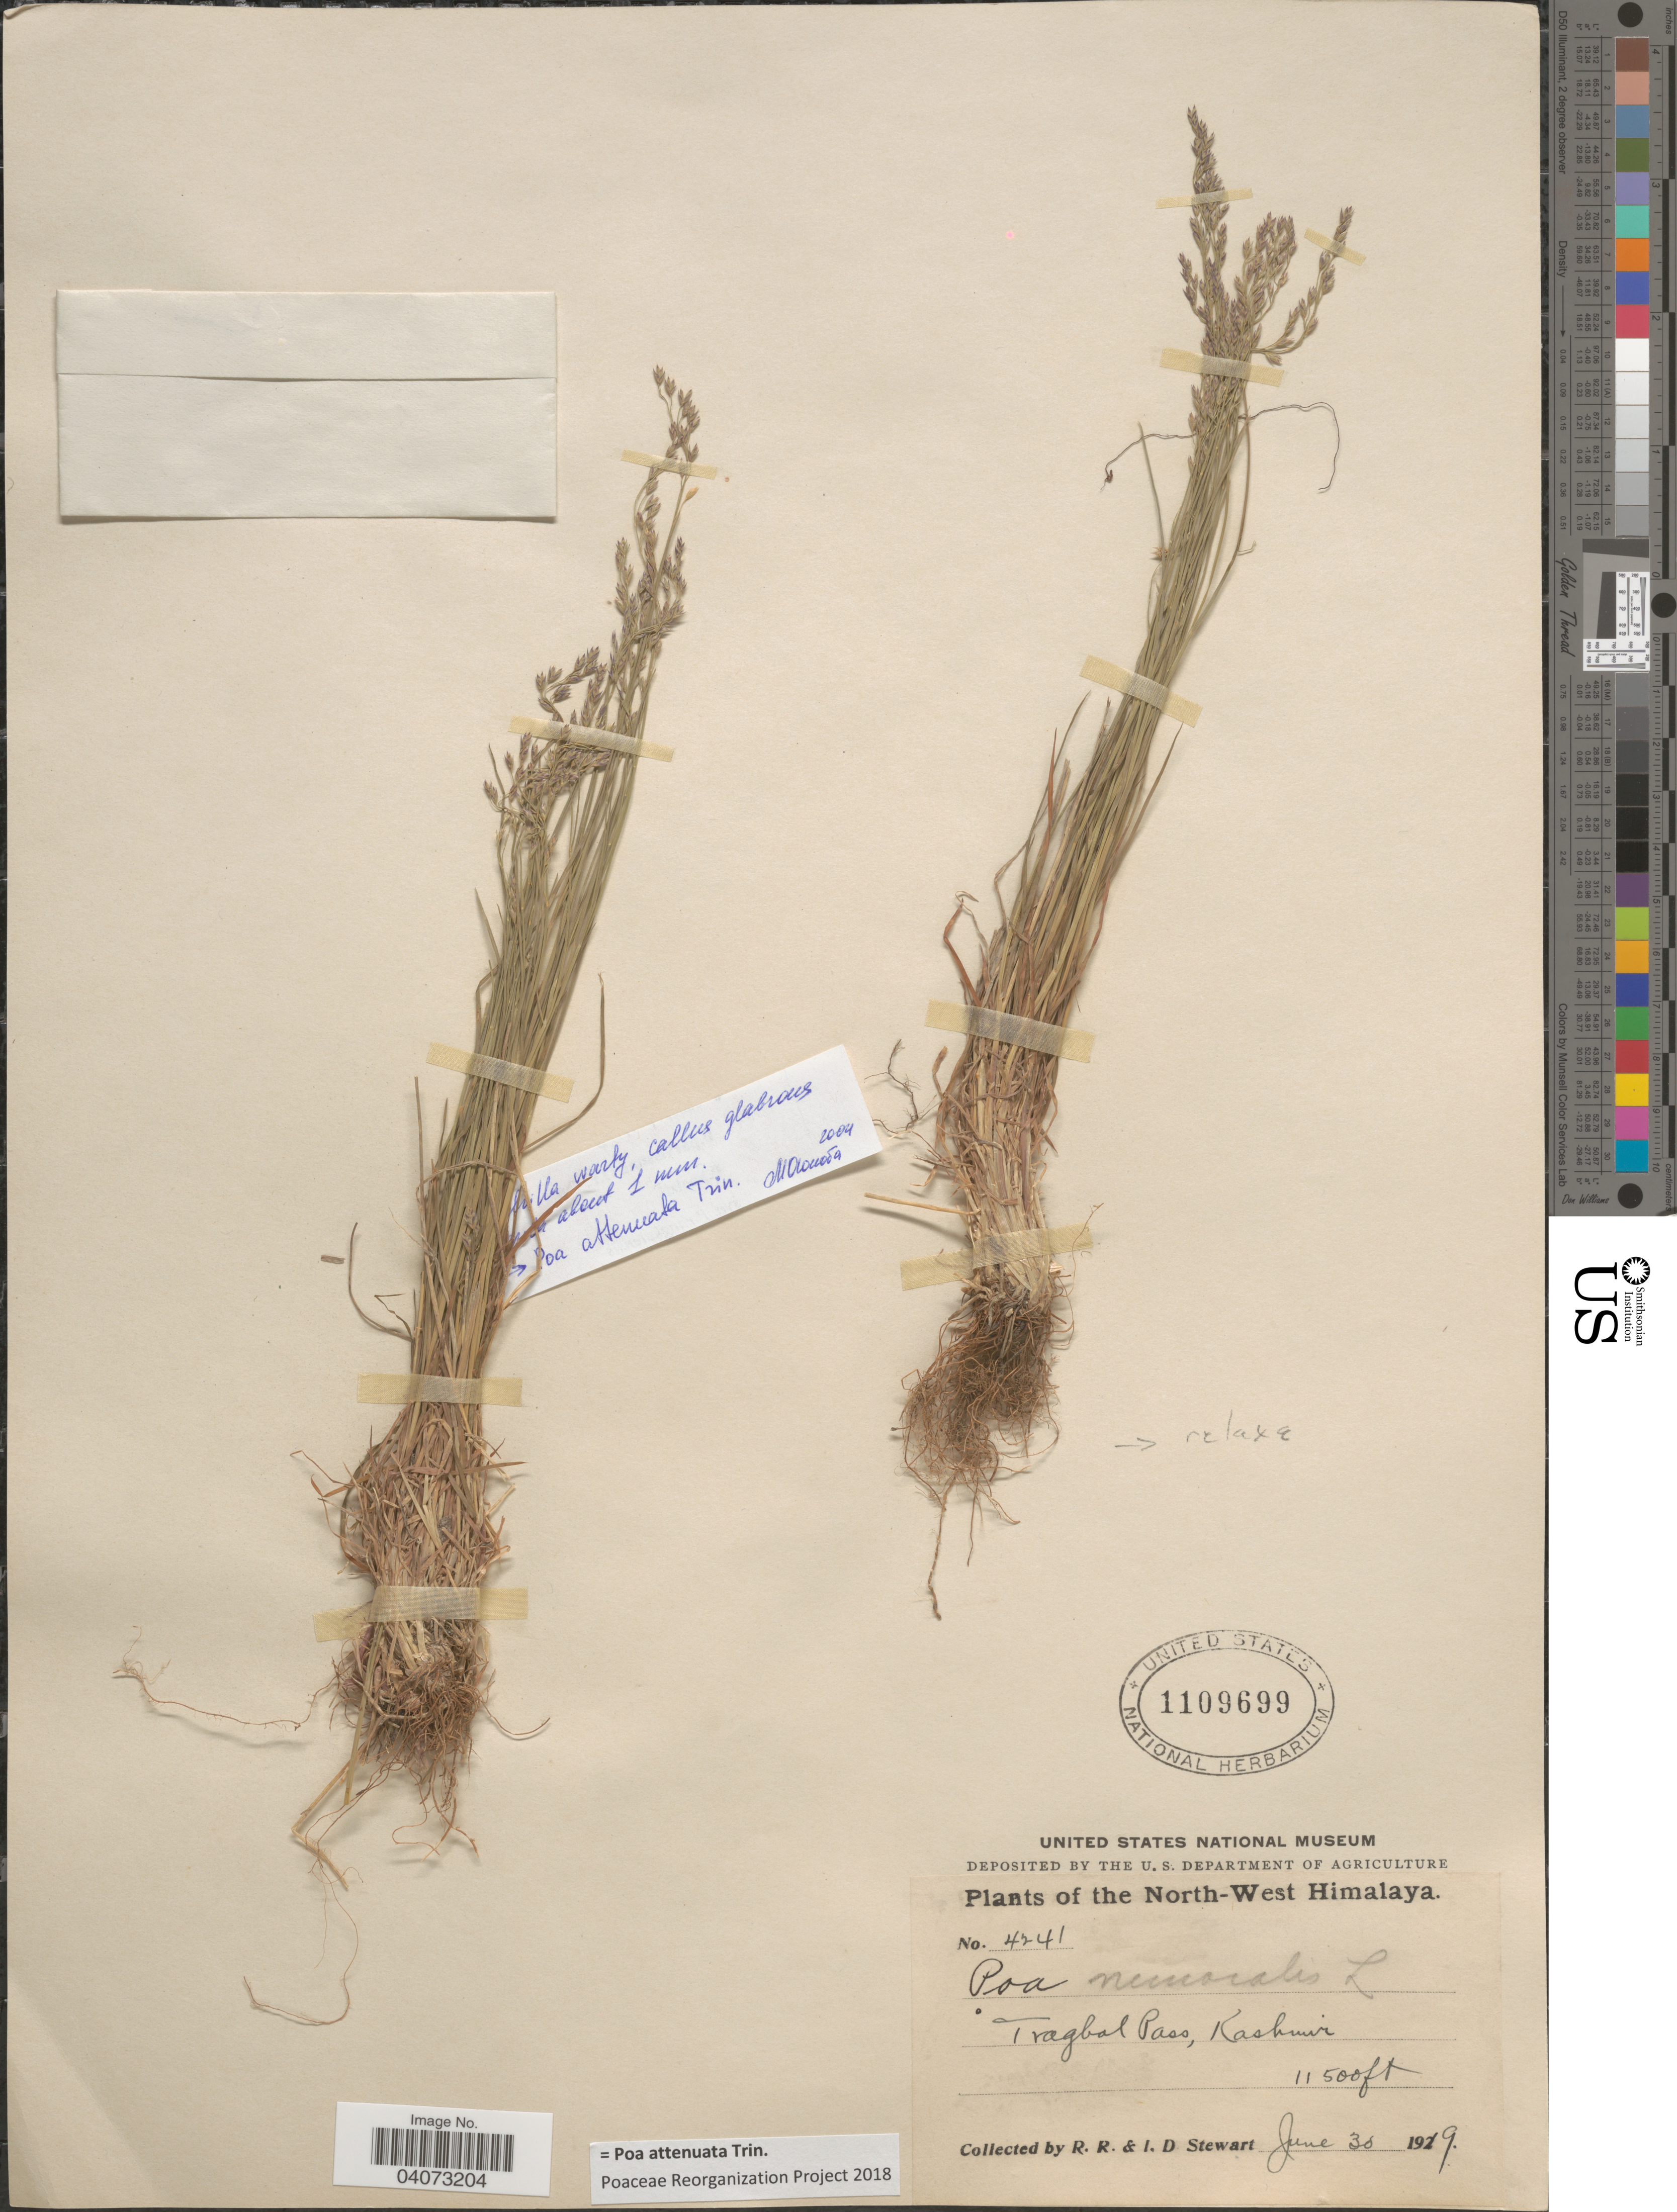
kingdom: Plantae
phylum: Tracheophyta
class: Liliopsida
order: Poales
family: Poaceae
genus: Poa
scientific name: Poa attenuata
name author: Trin.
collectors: R. Stewart & I. Stewart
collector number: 4241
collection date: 1919-06-30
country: India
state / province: Jammu and Kashmir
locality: The North-West Himalaya. Tragbal Pass, Kashmir.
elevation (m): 3505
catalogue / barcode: US 1109699